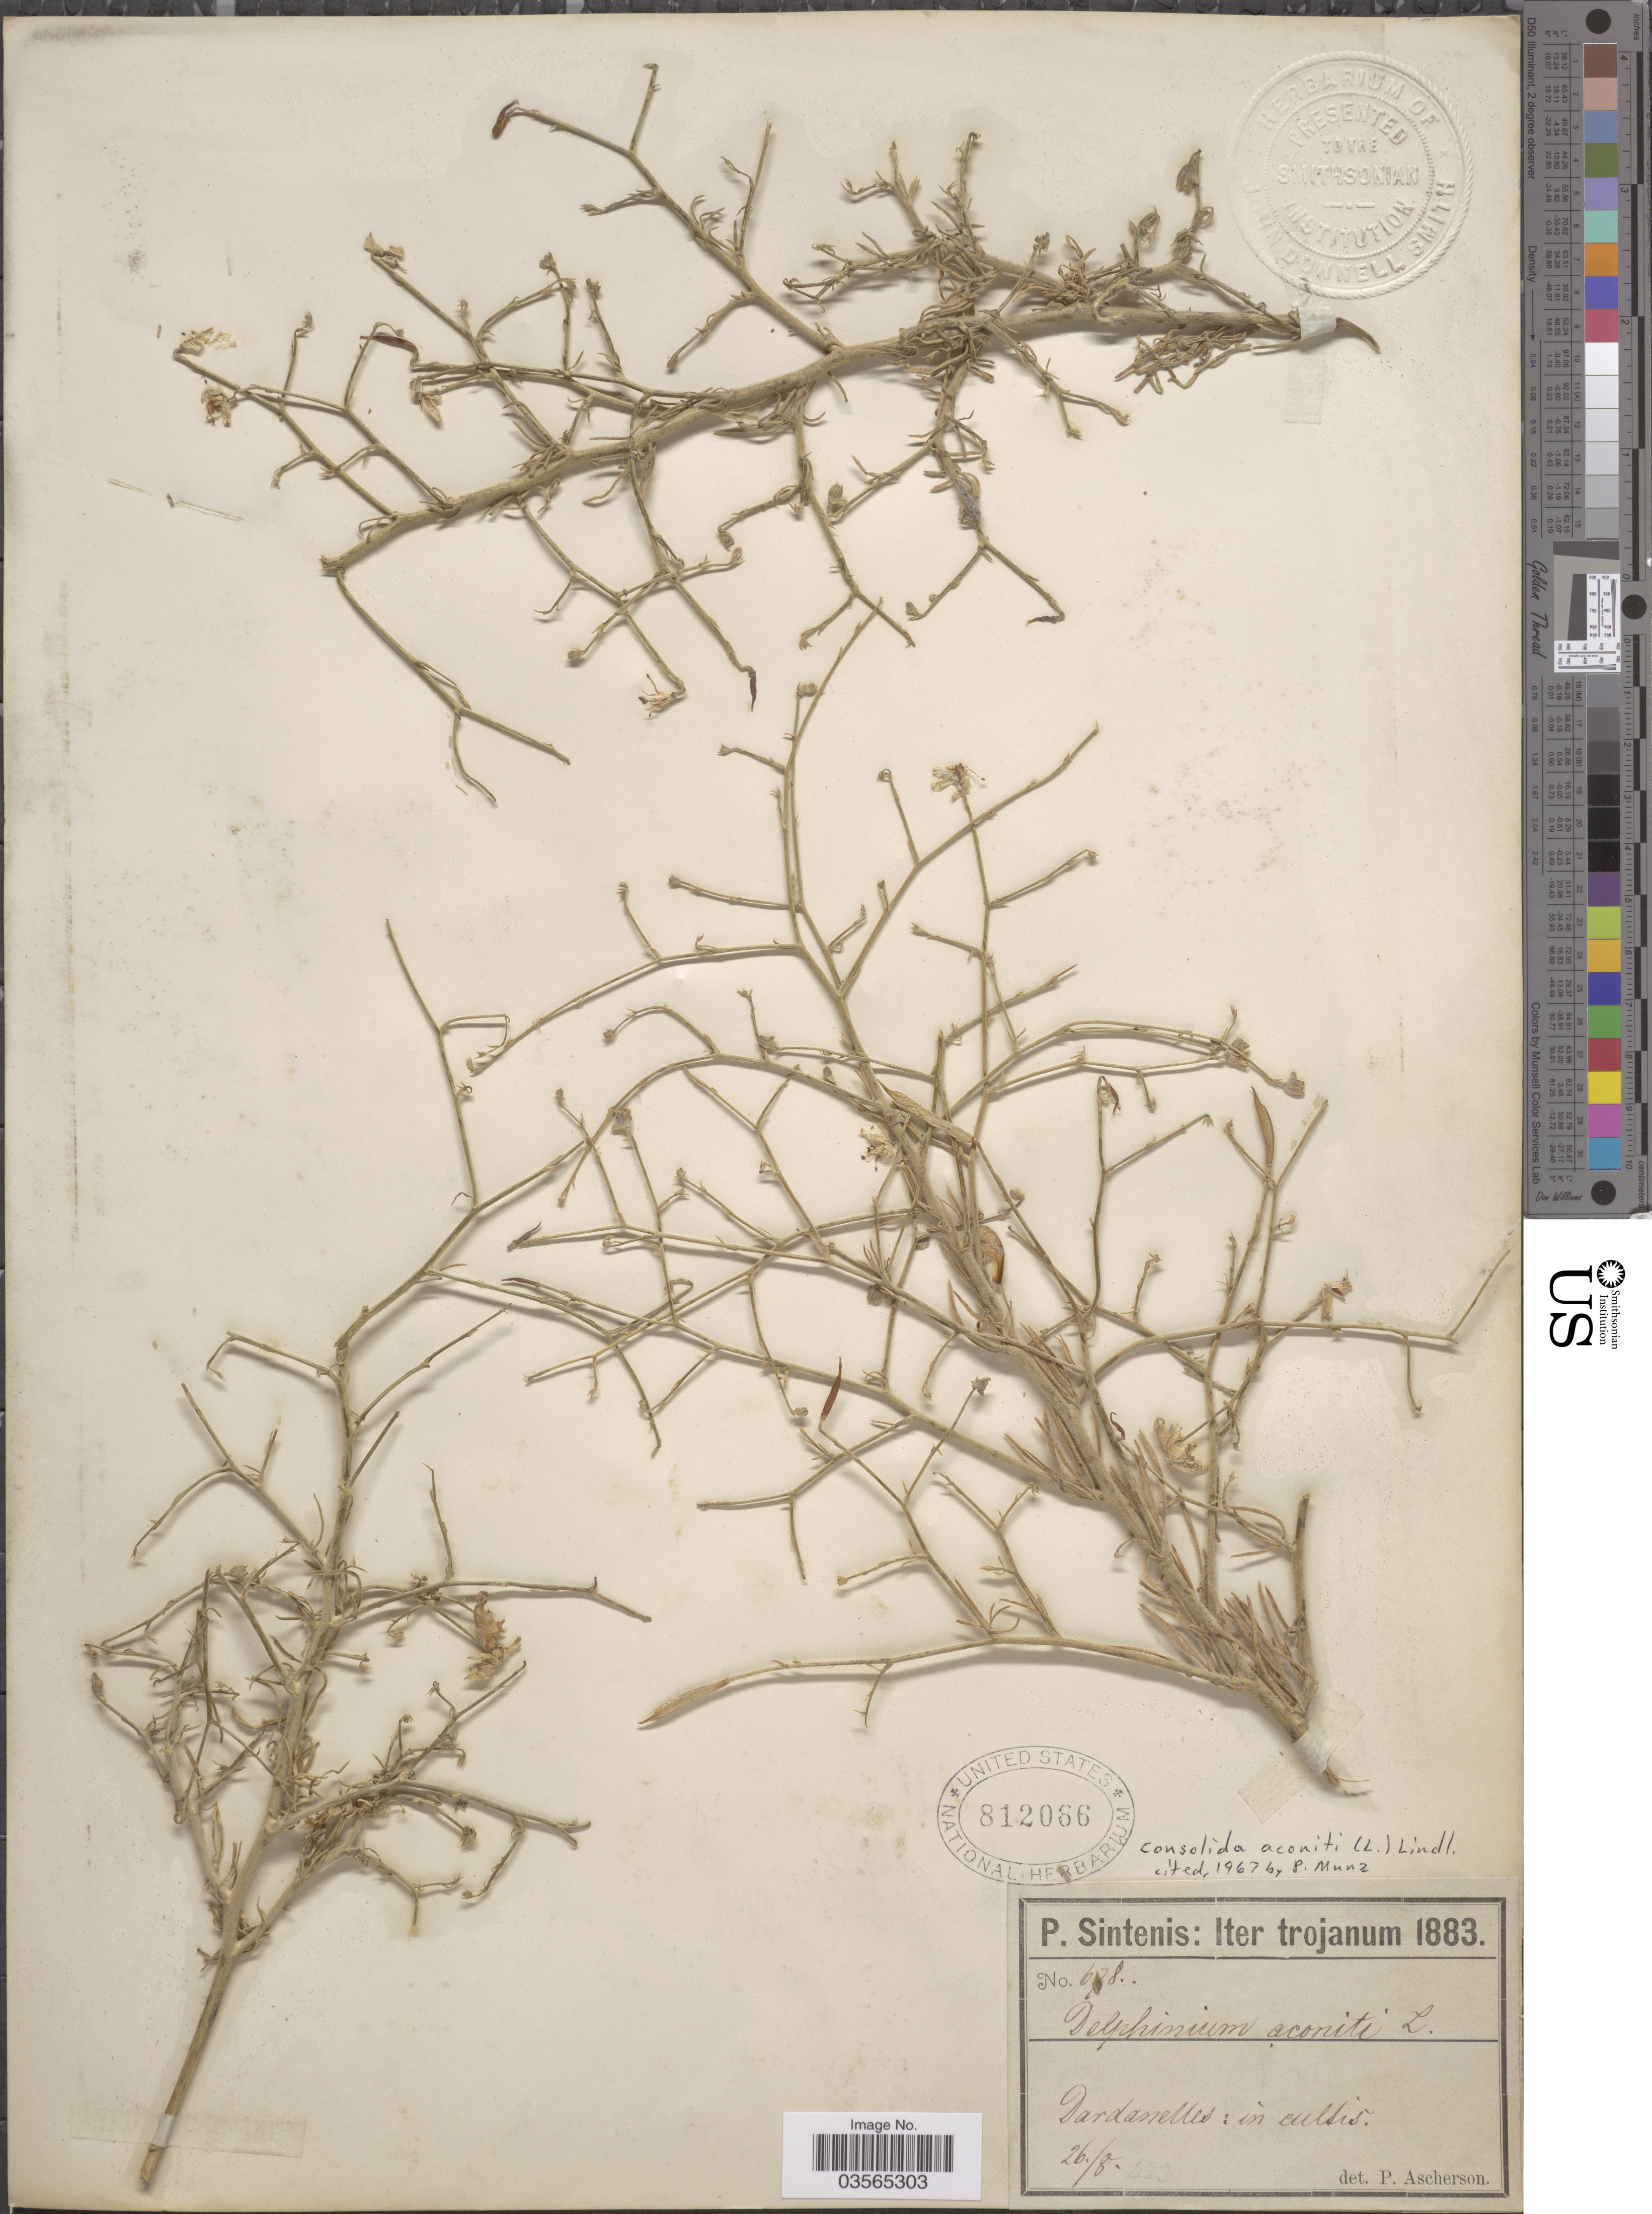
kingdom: Plantae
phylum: Tracheophyta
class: Magnoliopsida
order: Ranunculales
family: Ranunculaceae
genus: Delphinium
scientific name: Delphinium aconiti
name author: L.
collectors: P. Sintenis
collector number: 678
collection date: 1883-08-26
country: Turkey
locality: Iter trojanum. Dardanelles.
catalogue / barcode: US 812066